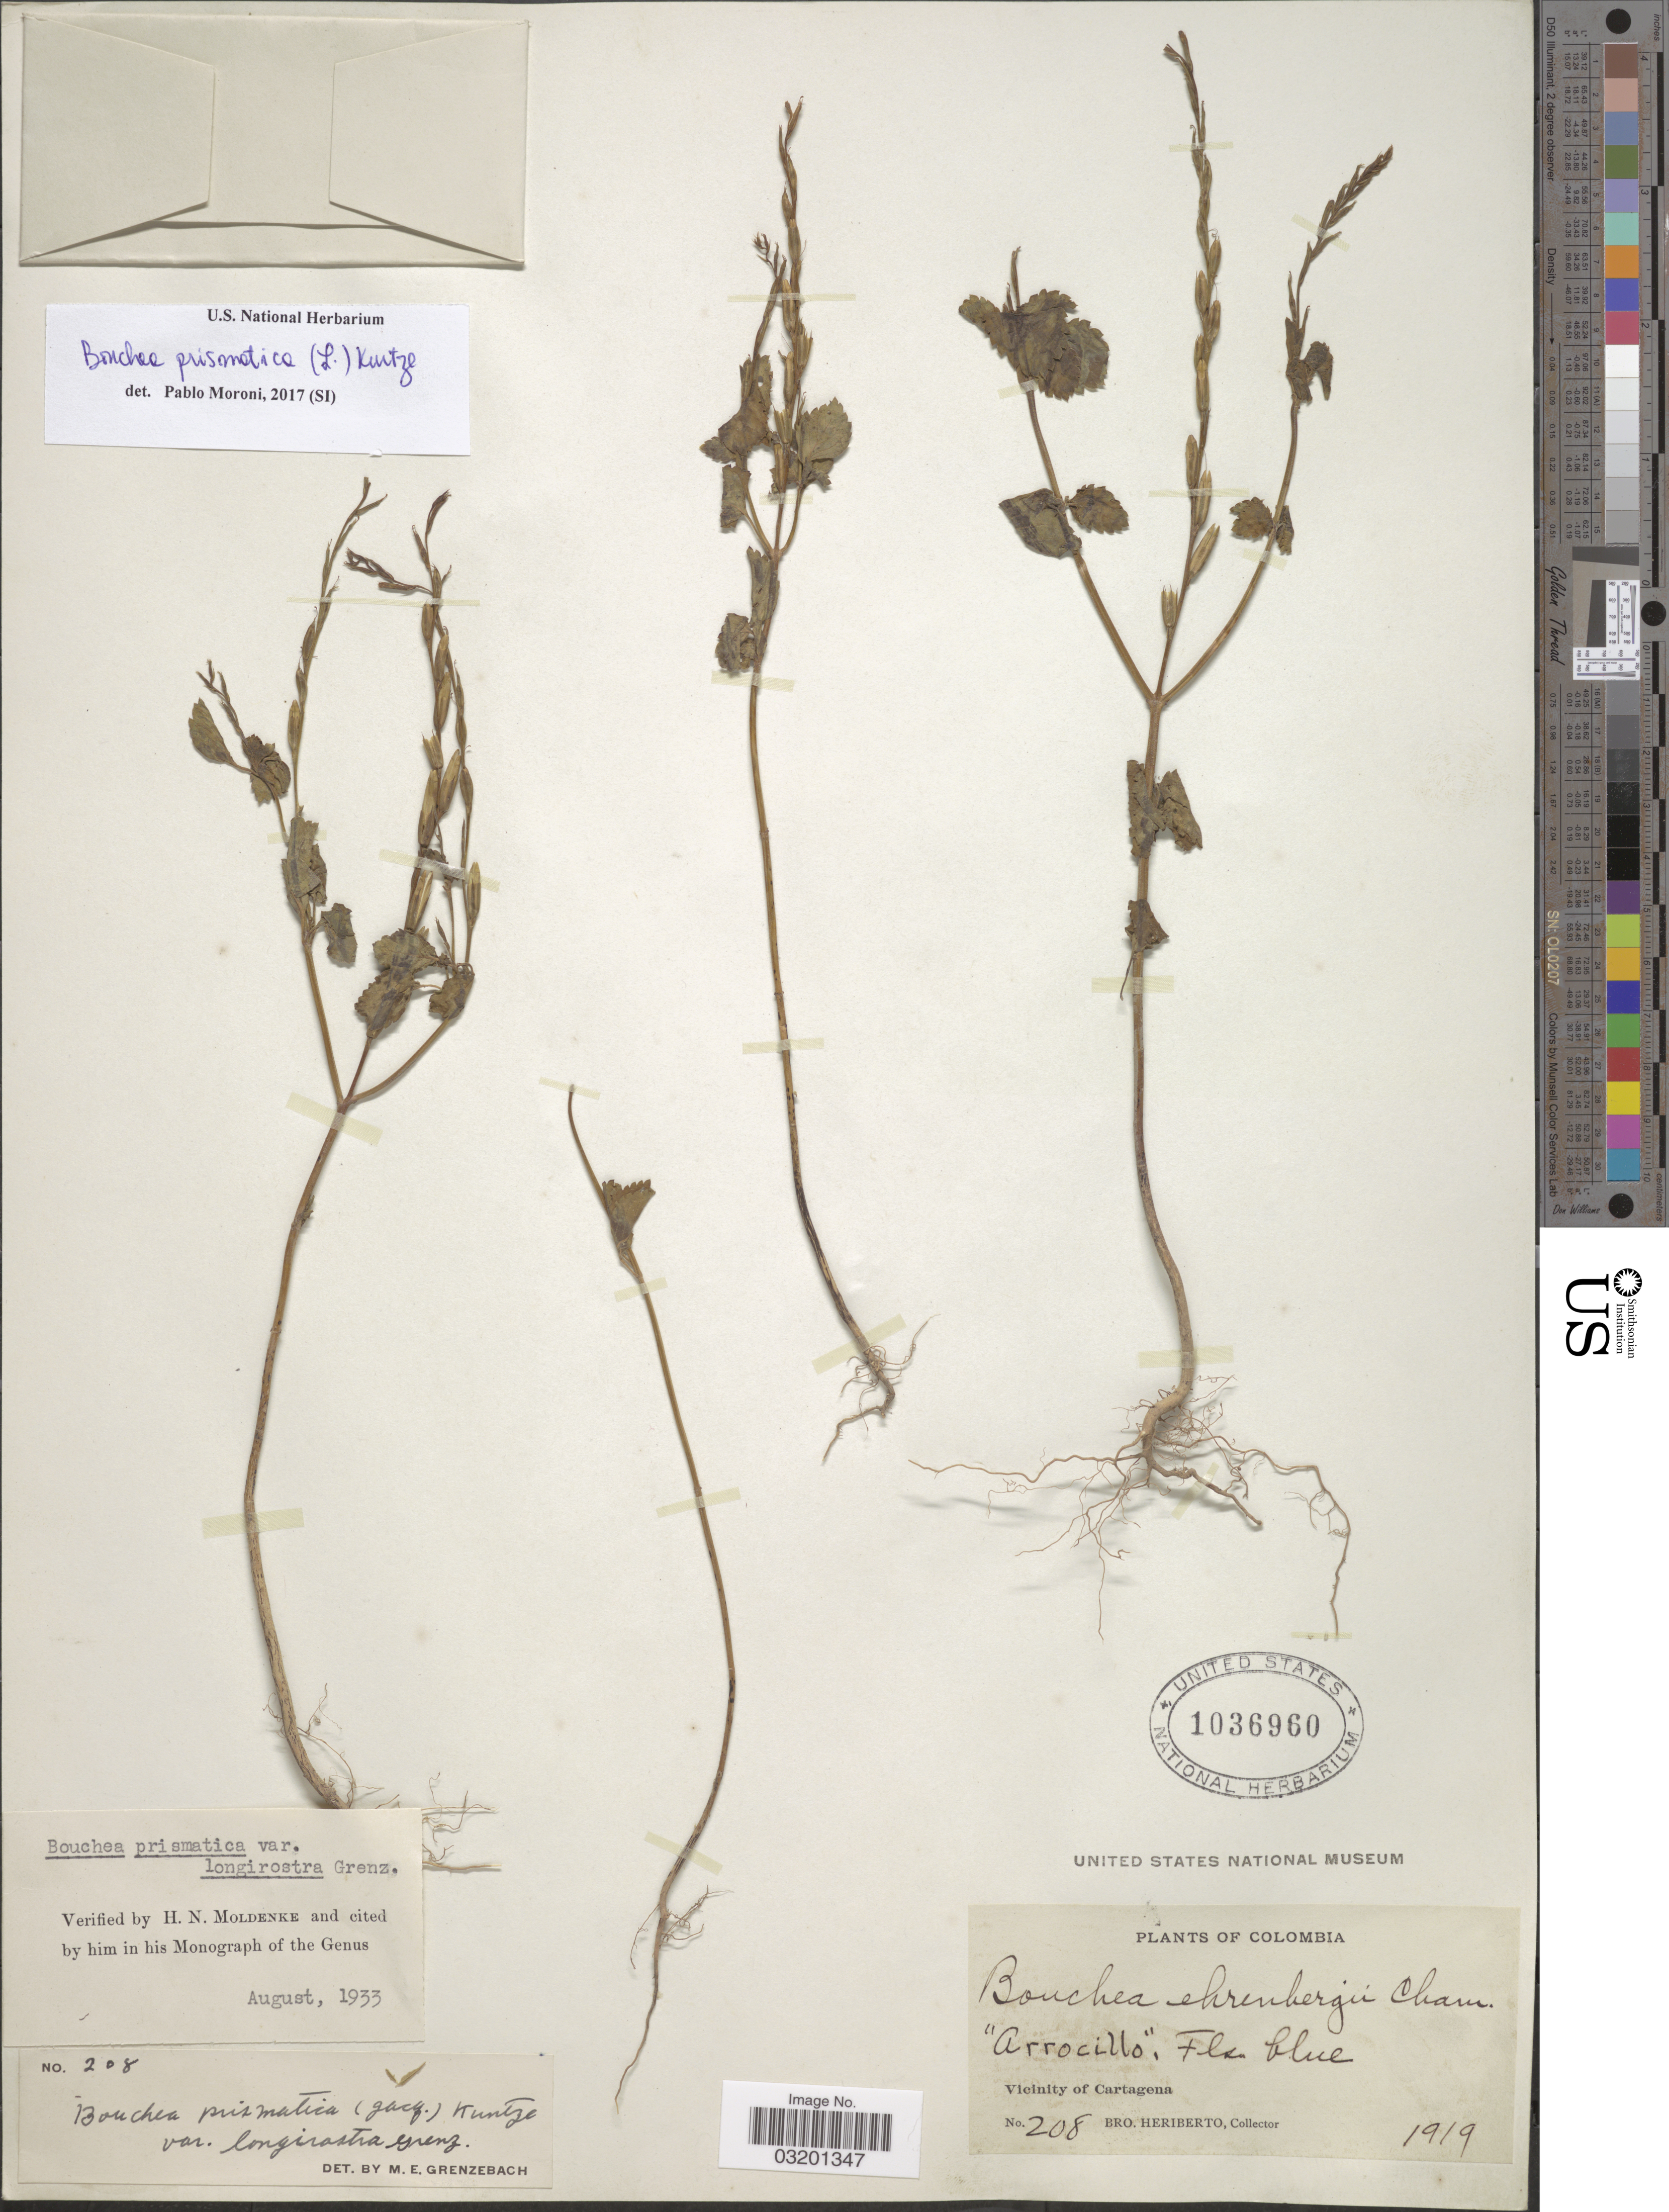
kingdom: Plantae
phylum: Tracheophyta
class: Magnoliopsida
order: Lamiales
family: Verbenaceae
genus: Bouchea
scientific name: Bouchea prismatica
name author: (L.) Kuntze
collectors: B. Heriberto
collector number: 208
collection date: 1919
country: Colombia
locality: Vicinity of Cartagena.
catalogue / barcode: US 1036960